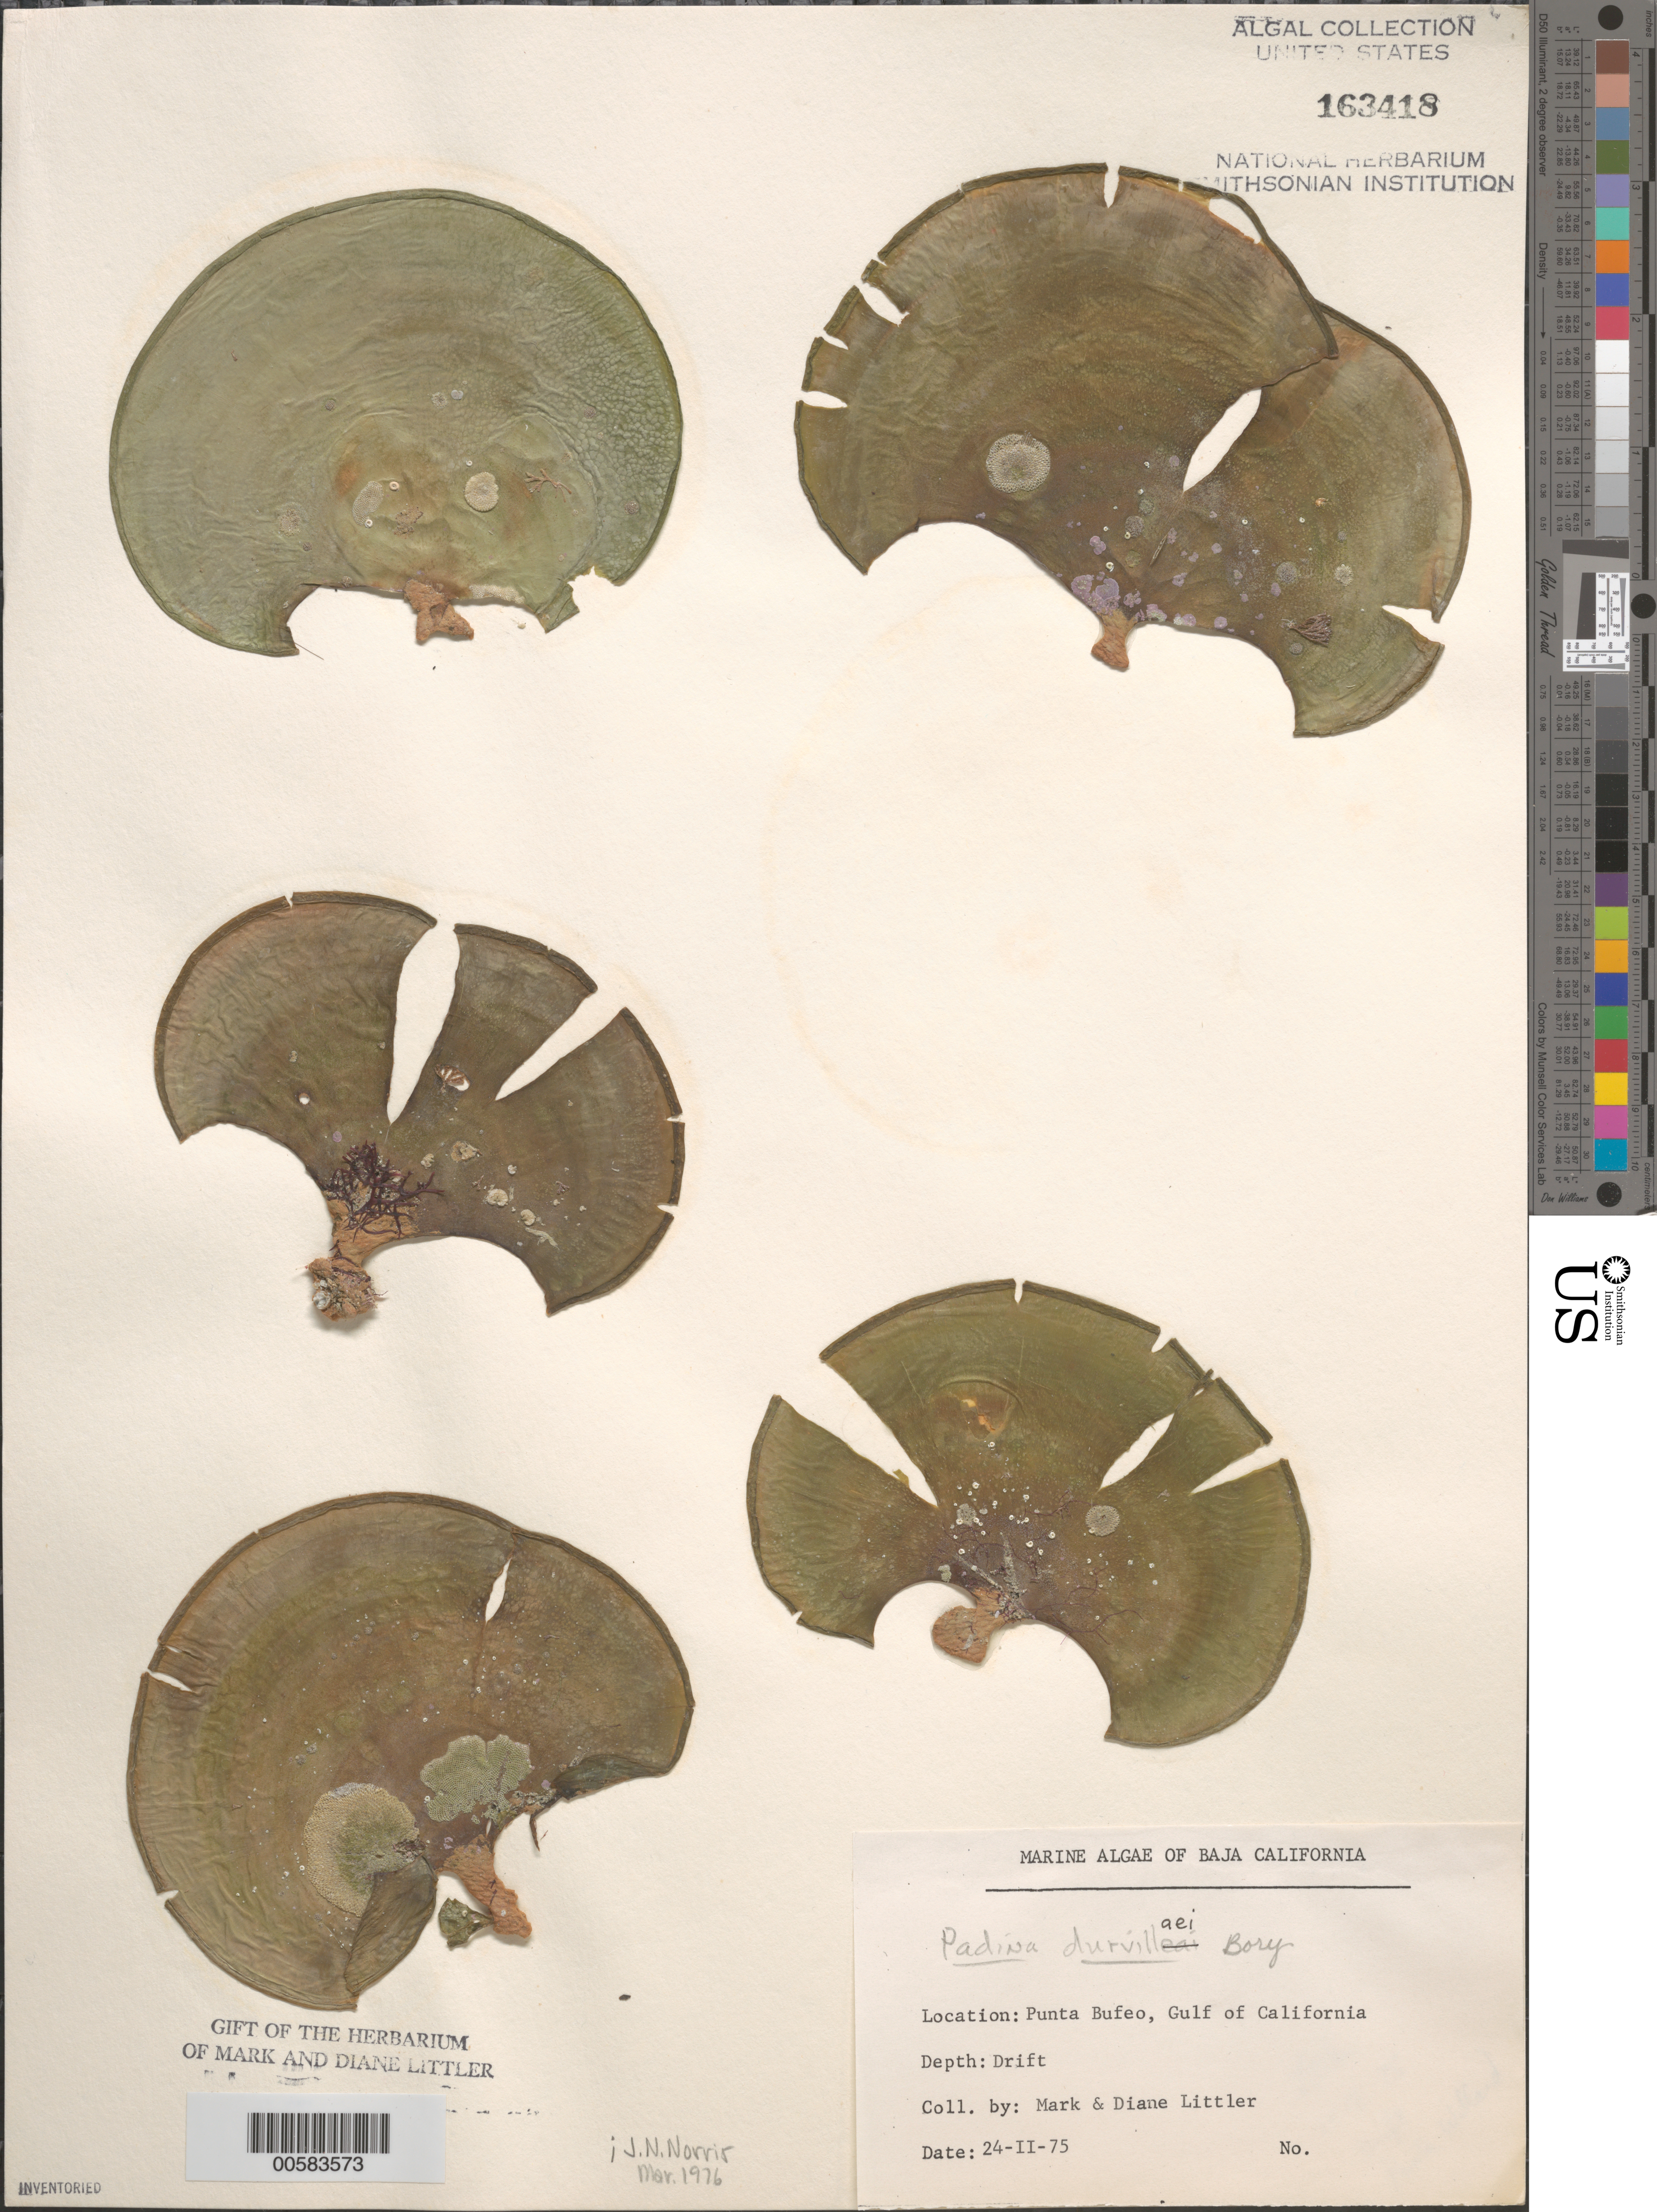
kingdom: Chromista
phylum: Ochrophyta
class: Phaeophyceae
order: Dictyotales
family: Dictyotaceae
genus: Padina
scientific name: Padina durvillaei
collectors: M. M. Littler & D. S. Littler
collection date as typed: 24 Feb 1975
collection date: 1975-02-24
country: Mexico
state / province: Baja California Norte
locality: Punta Bufeo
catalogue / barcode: US 163418